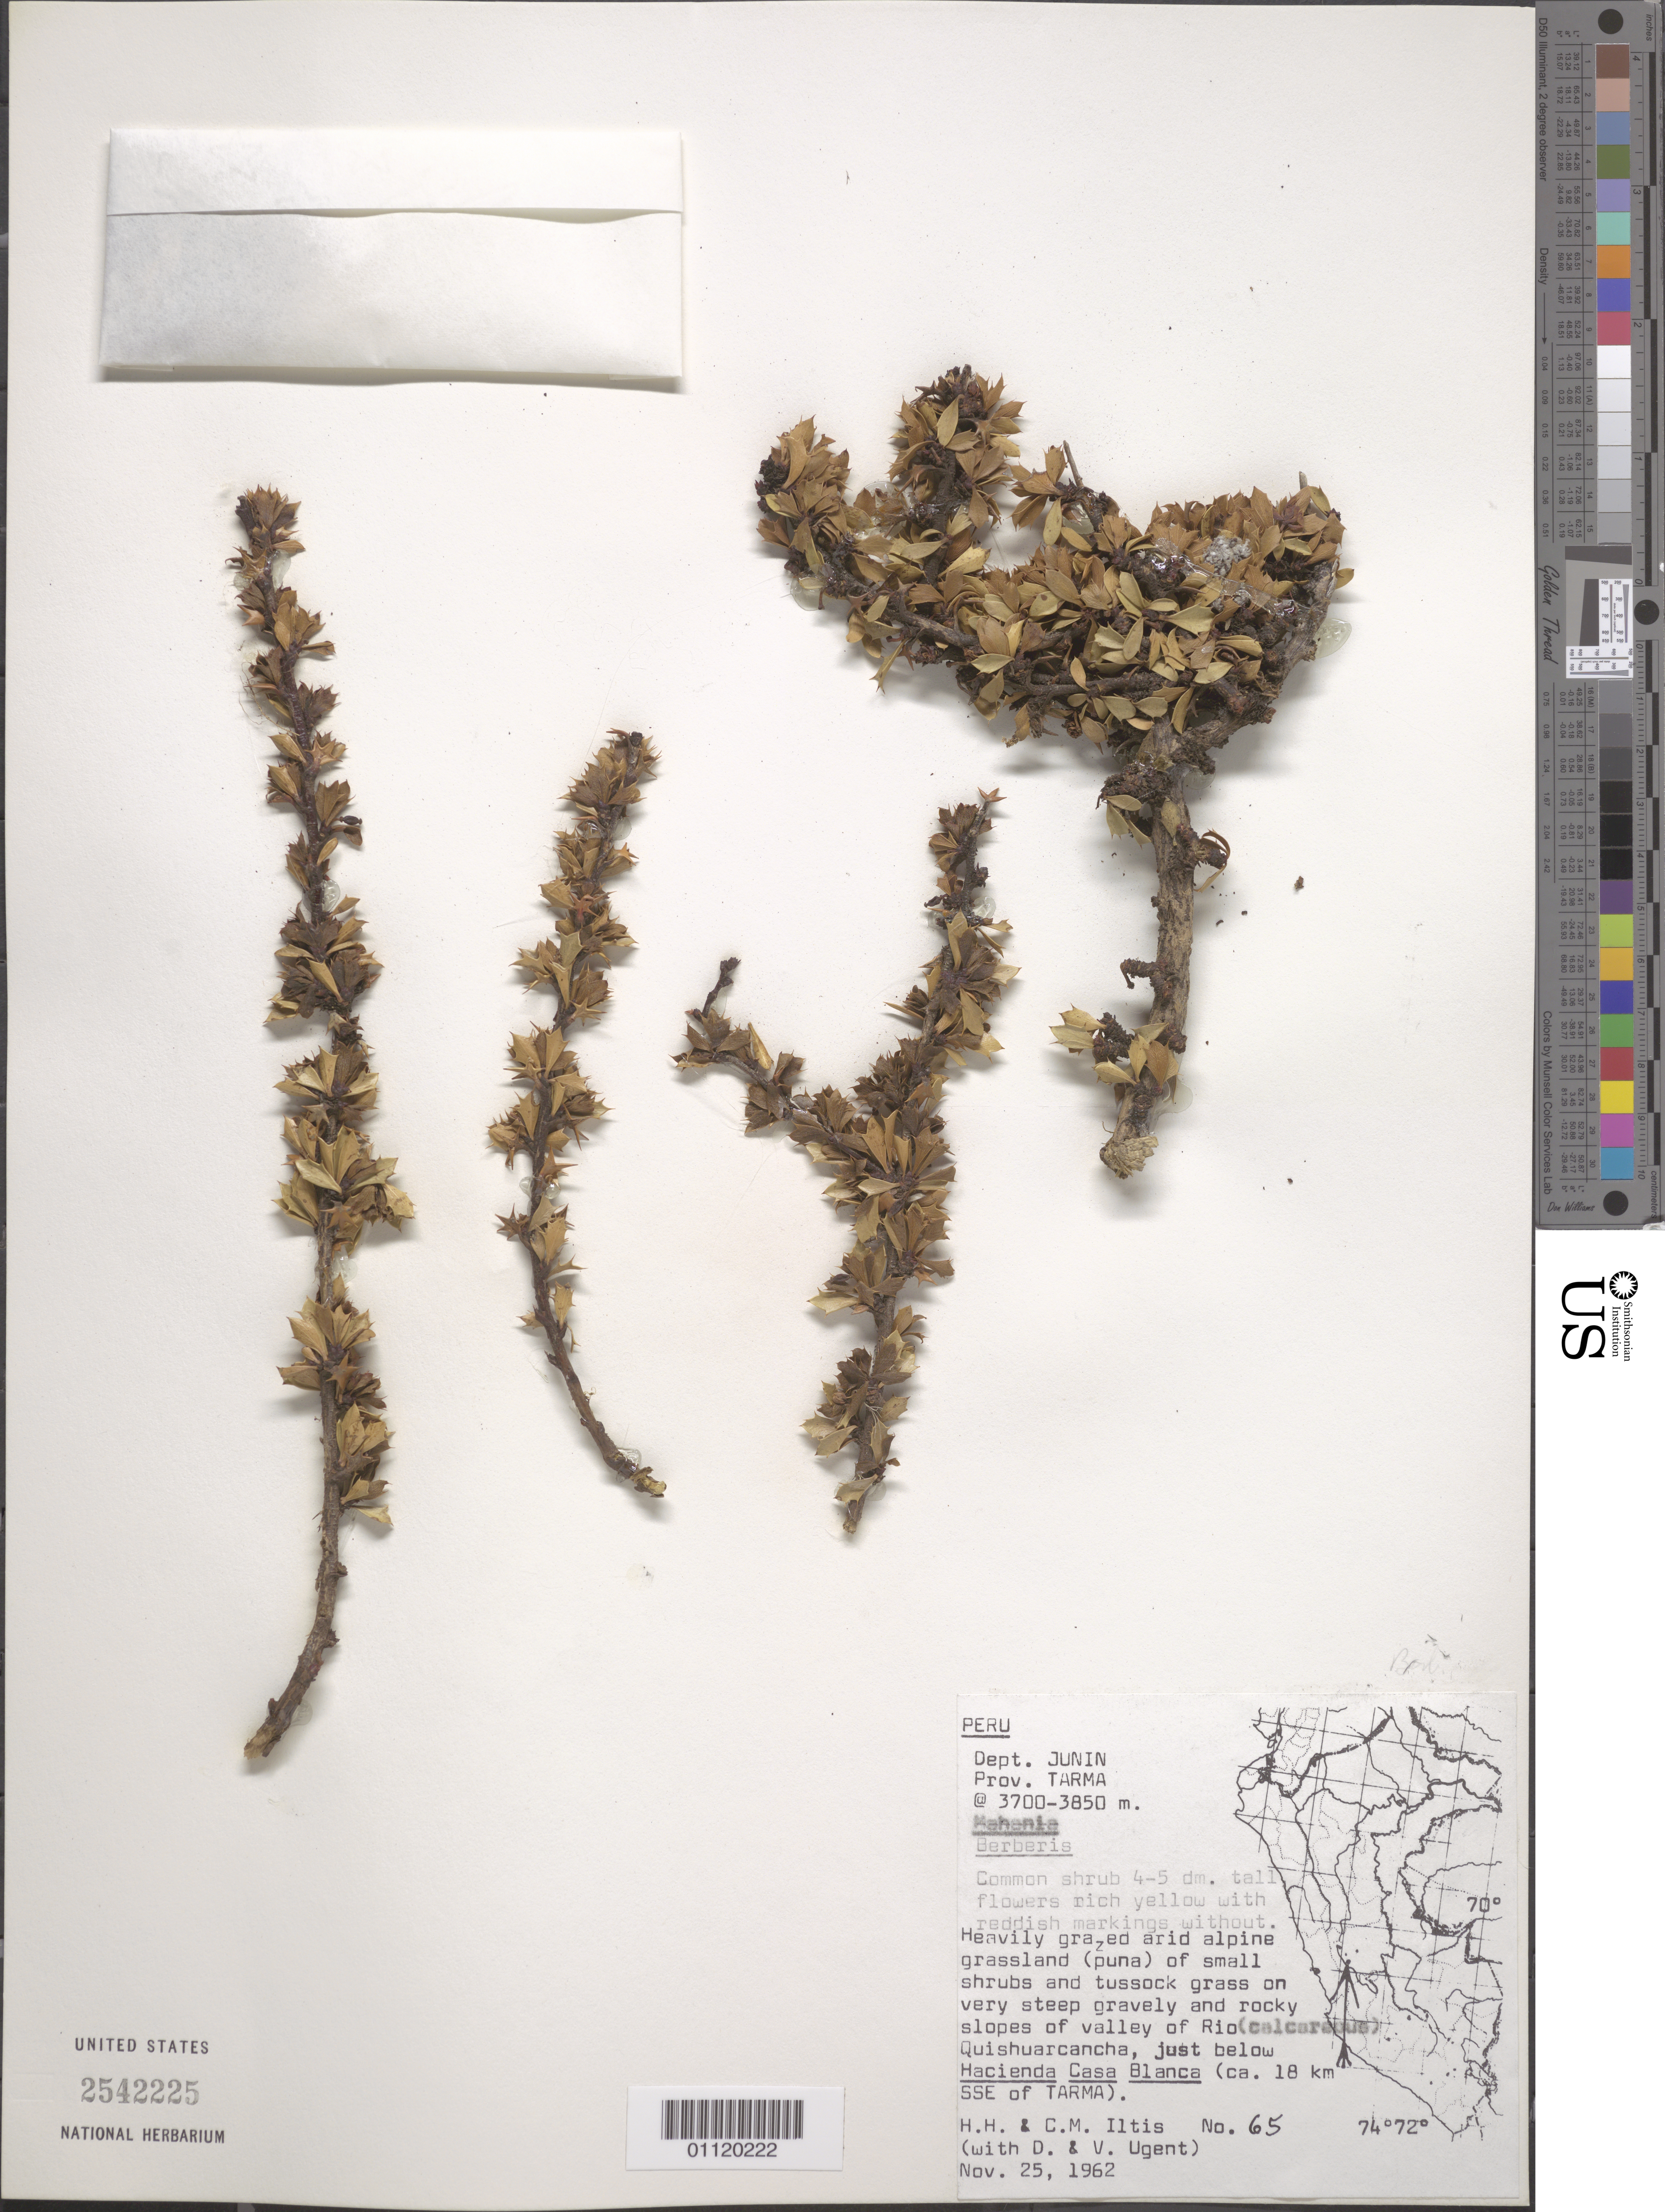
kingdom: Plantae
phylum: Tracheophyta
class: Magnoliopsida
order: Ranunculales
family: Berberidaceae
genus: Berberis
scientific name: Berberis sp.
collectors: H. H. Iltis, C. M Iltis, D. Ugent & V. Ugent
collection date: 1962-11-25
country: Peru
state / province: Junín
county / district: Tarma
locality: Heavily grazed arid alpine grassland (puna) of small shrubs and tussock grass on very steep gravely and rocky slopes of valley of Rio(calcareous) Quishuarcancha, just below HaciendaCasa Blanca (ca. 18 km SSE of Tarma).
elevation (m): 3700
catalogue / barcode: US 2542225